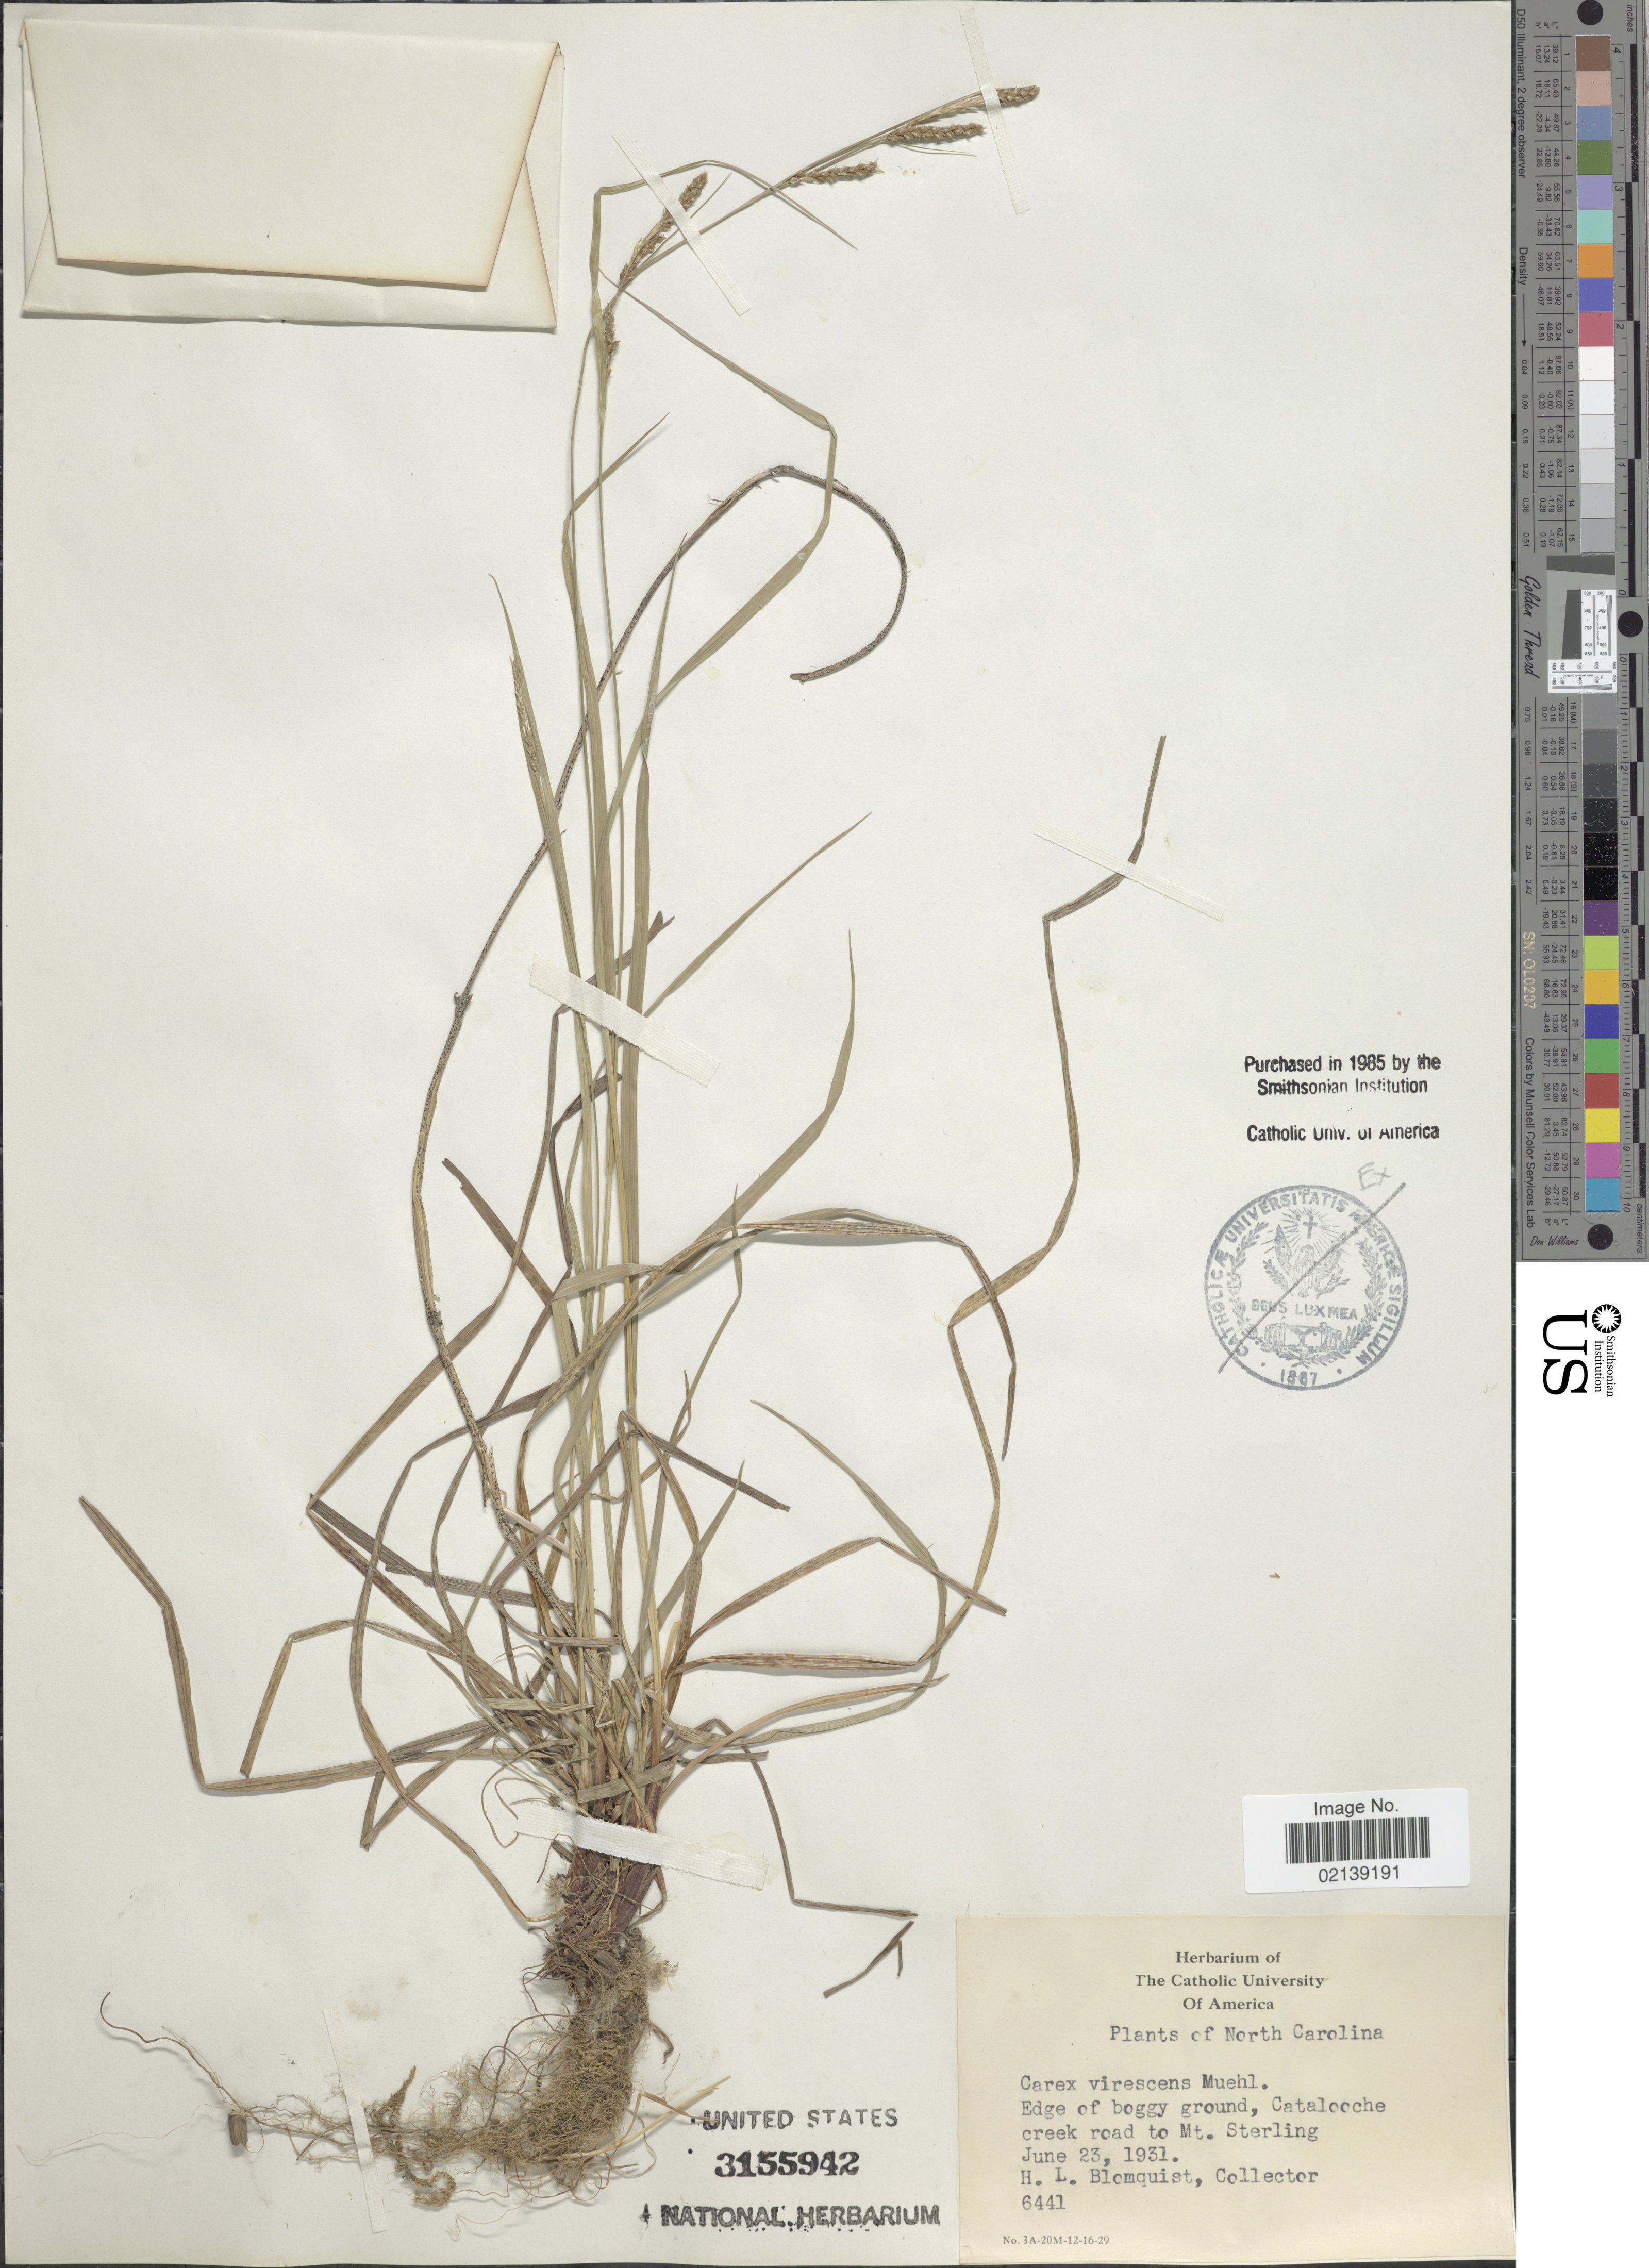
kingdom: Plantae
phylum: Tracheophyta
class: Liliopsida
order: Poales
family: Cyperaceae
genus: Carex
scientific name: Carex virescens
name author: Muhl. ex Willd.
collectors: H. Blomquist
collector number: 6441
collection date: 1931-06-23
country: United States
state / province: North Carolina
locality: Edge of boggy ground, Catalooche, creek road to Mt. Sterling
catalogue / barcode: US 3155942